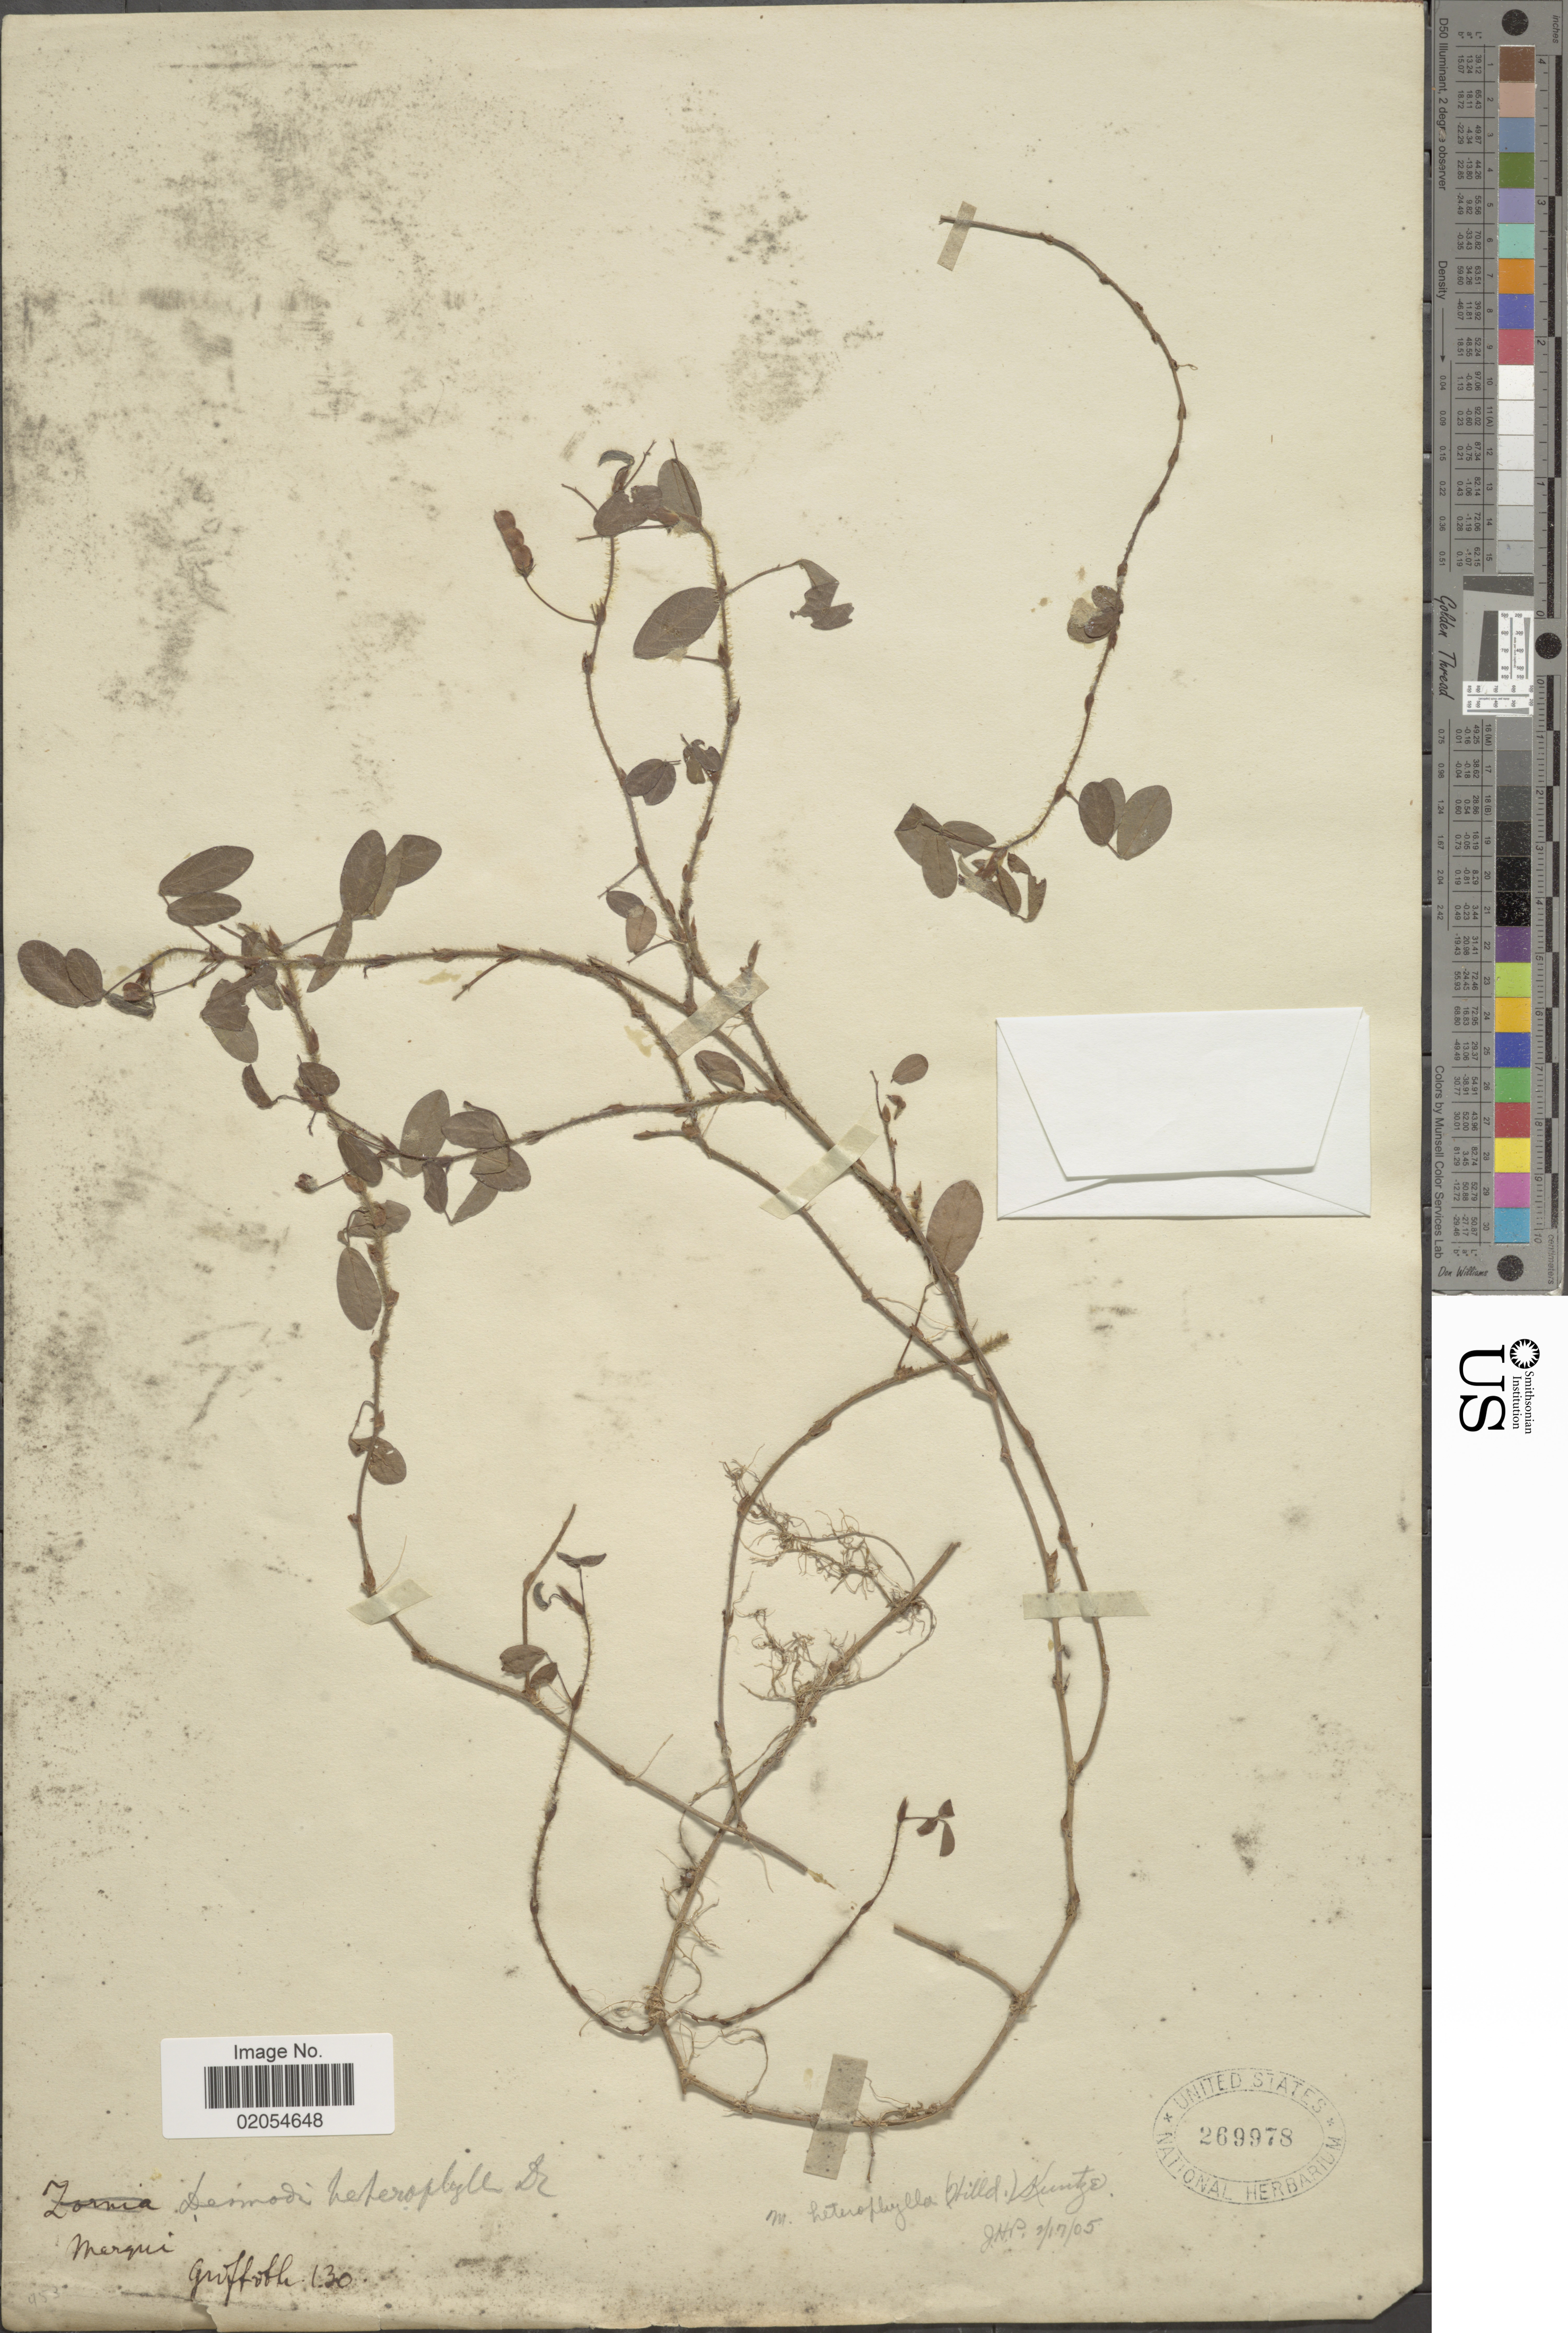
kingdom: Plantae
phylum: Tracheophyta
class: Magnoliopsida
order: Fabales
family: Fabaceae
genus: Grona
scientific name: Grona heterophylla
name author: (Willd.) H. Ohashi & K. Ohashi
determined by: Strong, Mark T., (BOT), Smithsonian Institution - National Museum of Natural History (UNITED STATES)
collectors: -. Griffith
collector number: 130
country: Myanmar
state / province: Tanintharyi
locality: Merqui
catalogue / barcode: US 269978